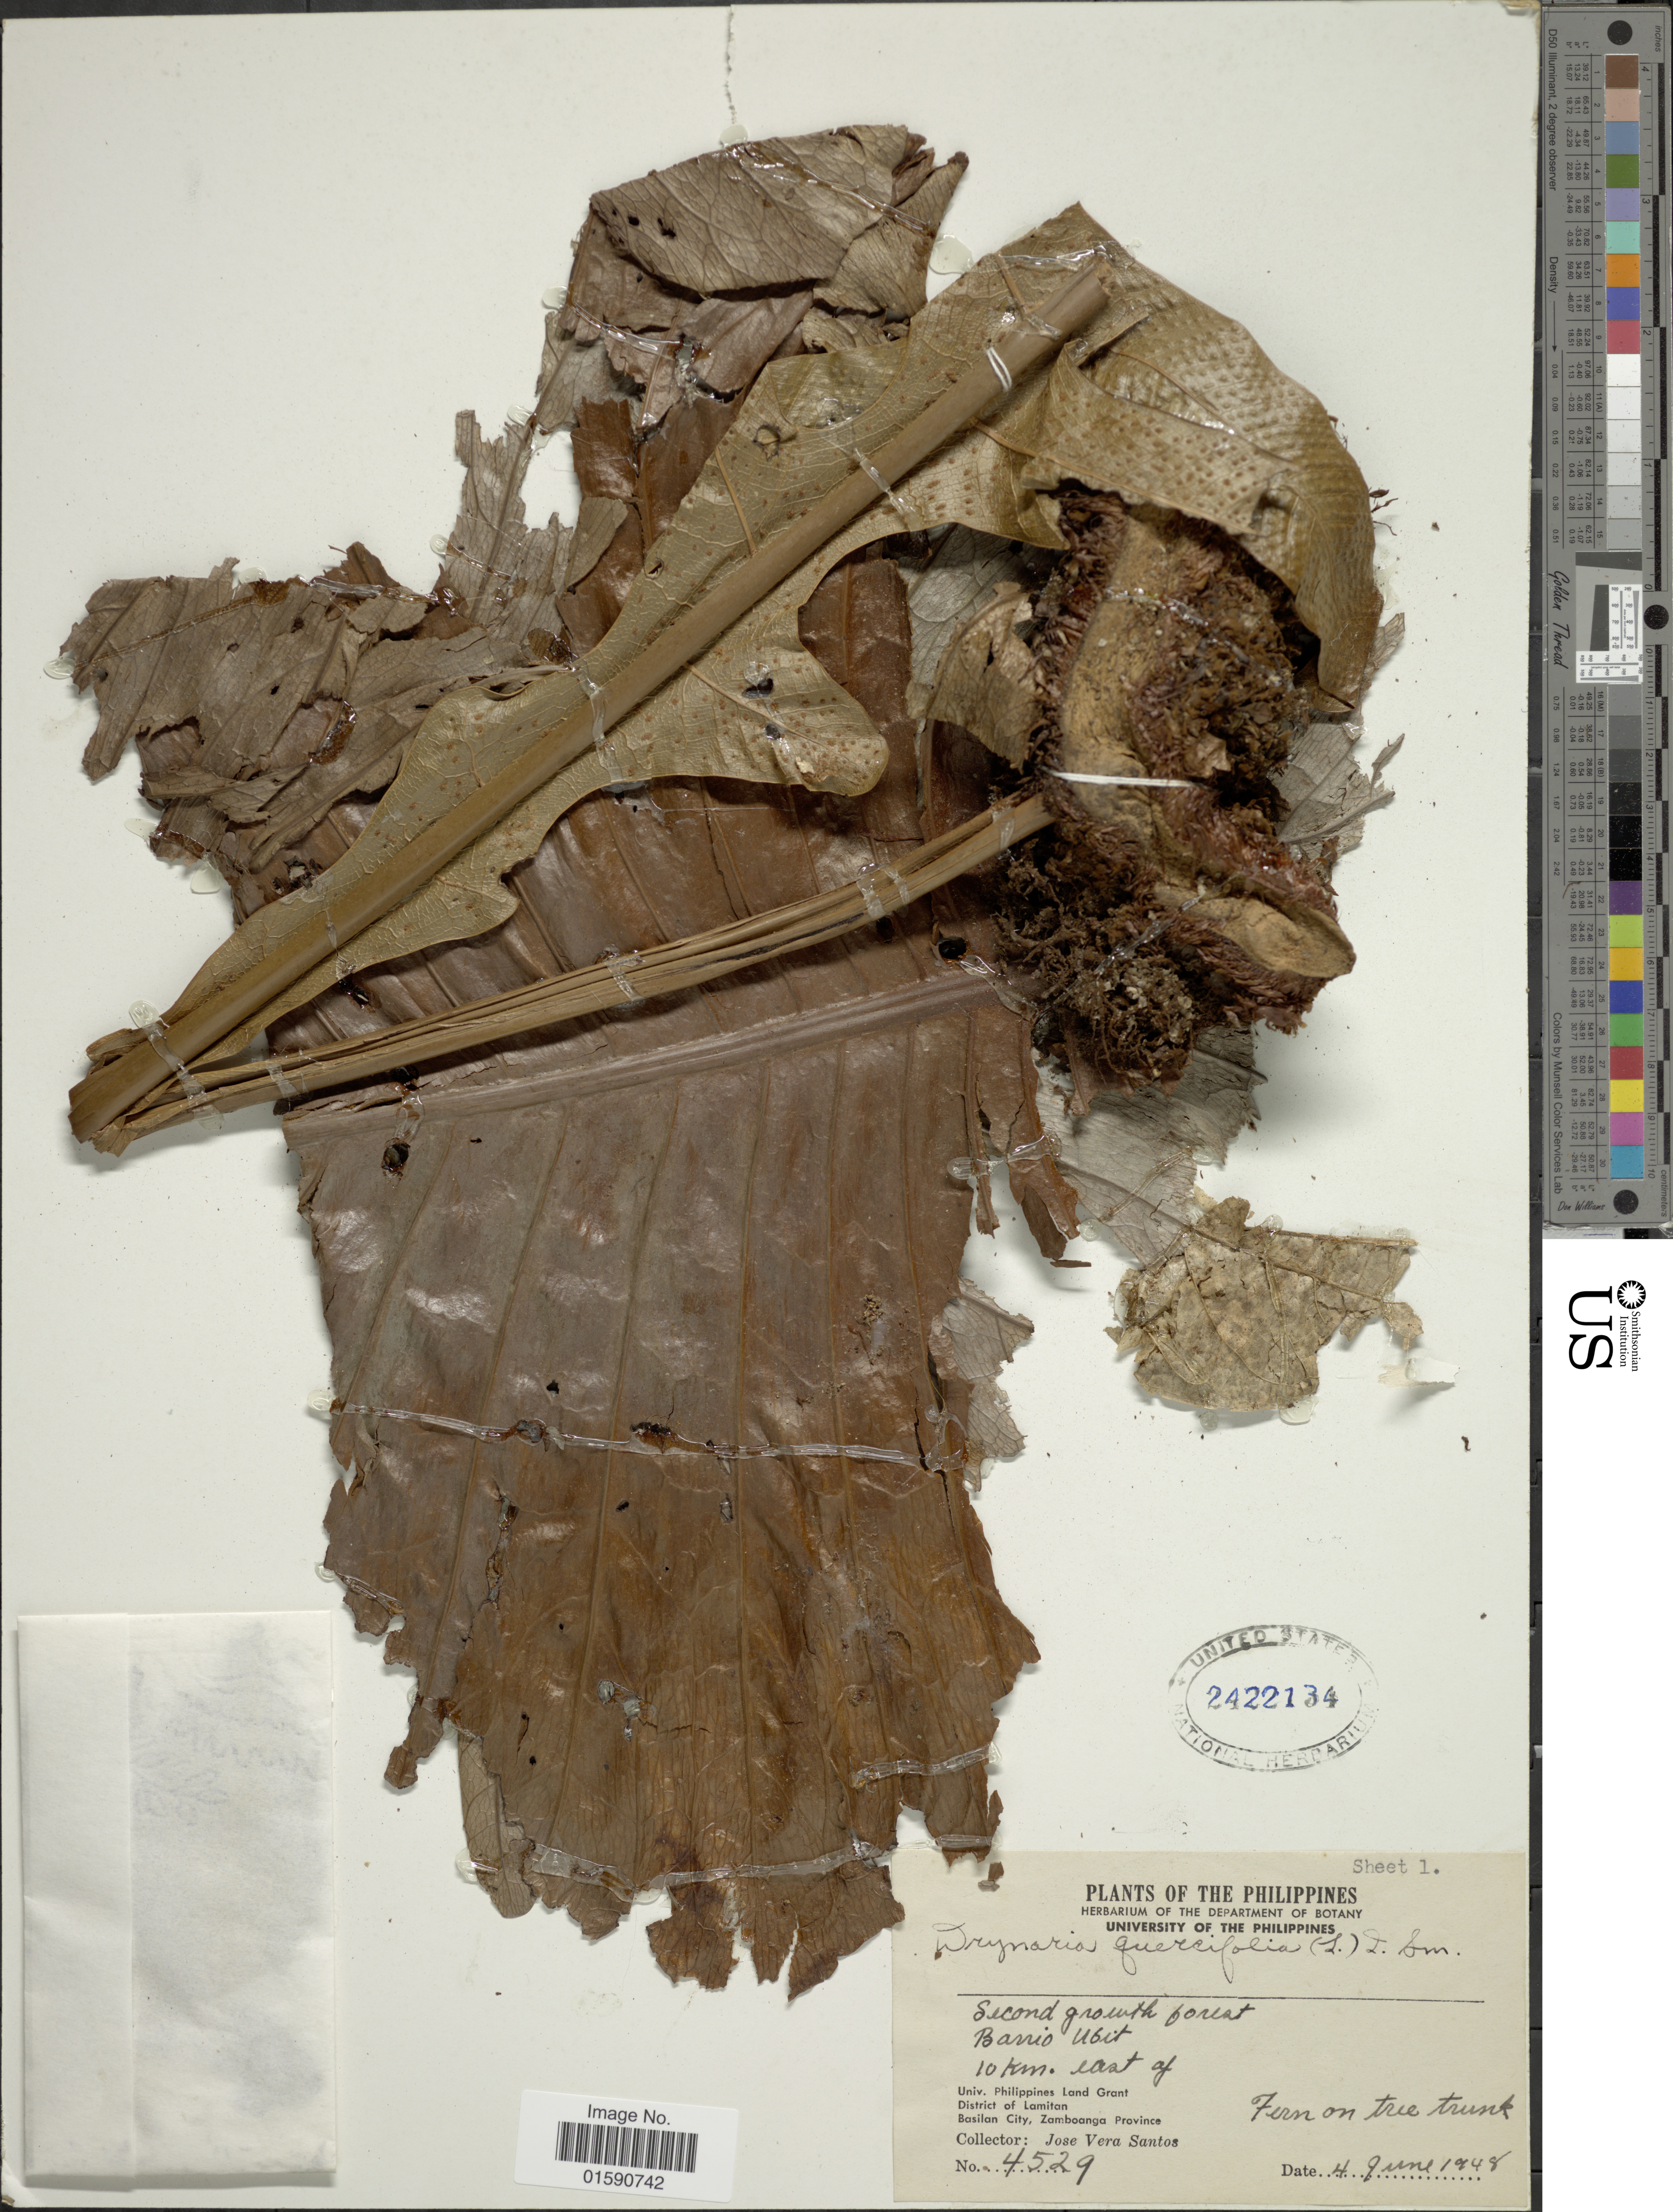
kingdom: Plantae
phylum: Tracheophyta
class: Polypodiopsida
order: Polypodiales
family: Polypodiaceae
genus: Drynaria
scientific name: Drynaria quercifolia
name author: (L.) J. Sm.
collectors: J. V. Santos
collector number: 4529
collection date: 1948-06-04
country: Philippines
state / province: Zamboanga Peninsula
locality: District of Lamitan, Basilan City, Zamboanga Province. Barrio Ubit, 10 km east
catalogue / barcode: US 2422134